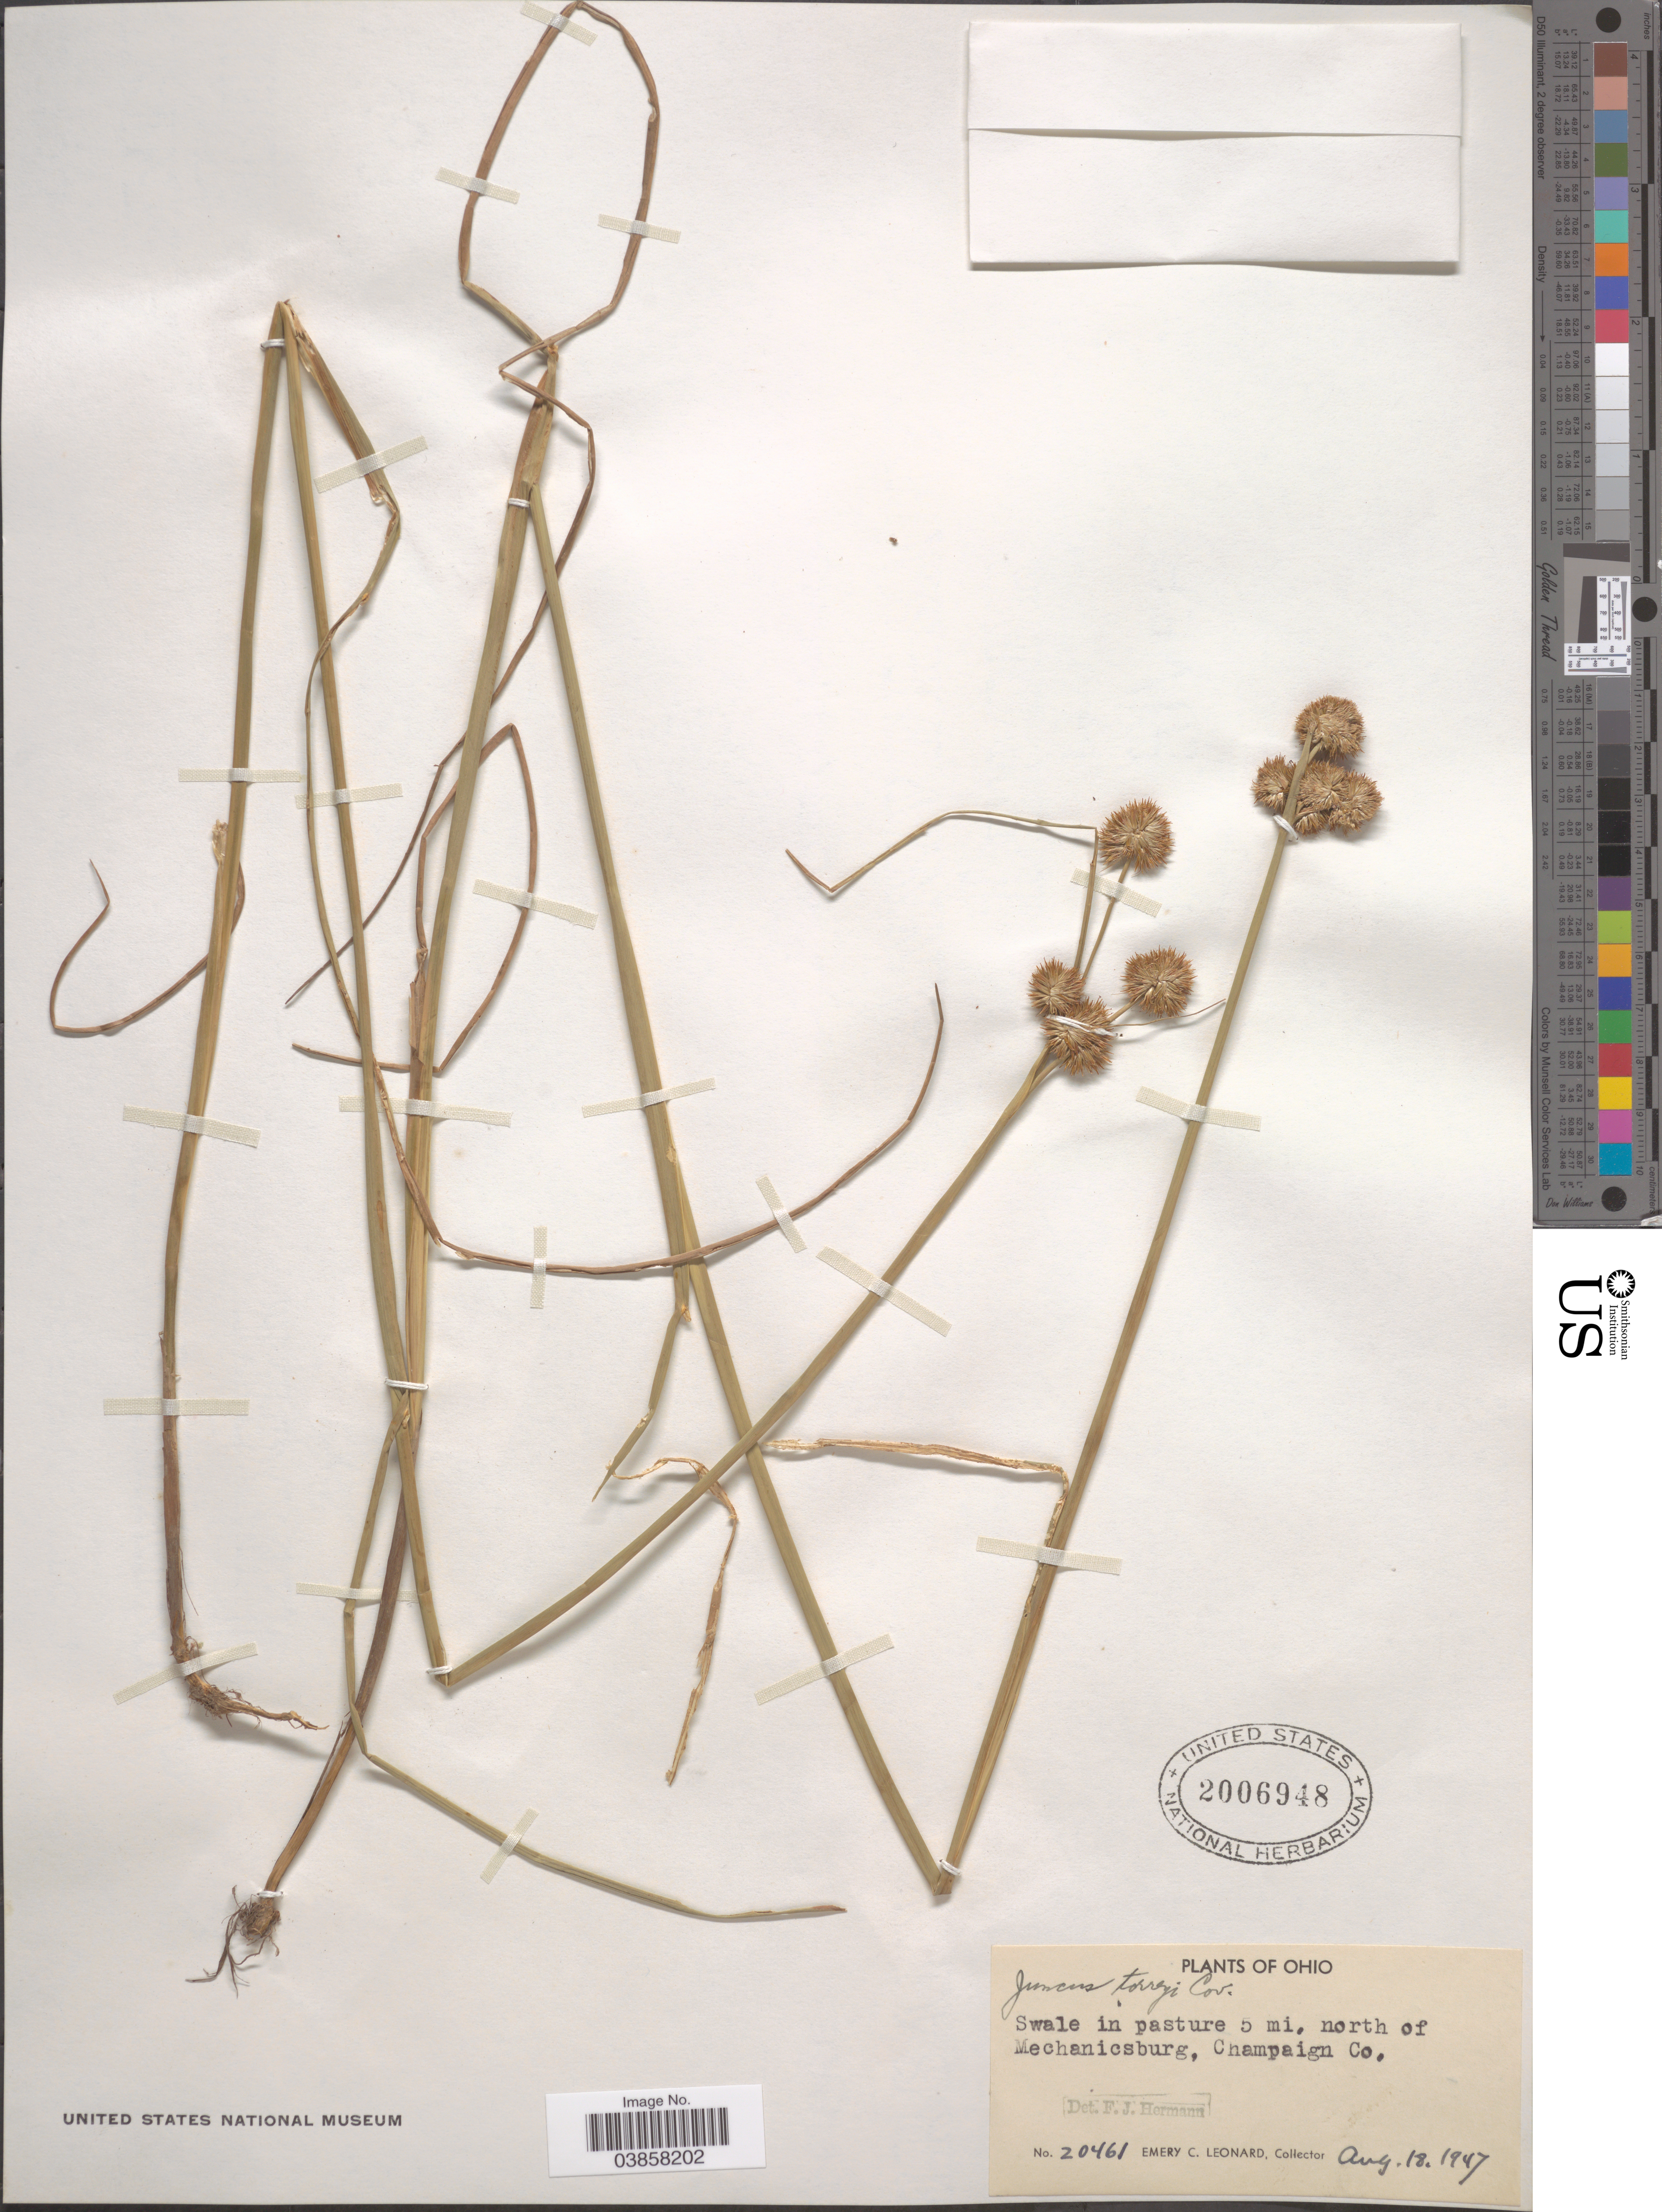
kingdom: Plantae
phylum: Tracheophyta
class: Liliopsida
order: Poales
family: Juncaceae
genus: Juncus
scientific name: Juncus torreyi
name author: Coville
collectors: E. C. Leonard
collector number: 20461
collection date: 1947-08-18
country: United States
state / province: Ohio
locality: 5 mi. north of Mechanicsburg, Champaign Co.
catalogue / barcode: US 2006948